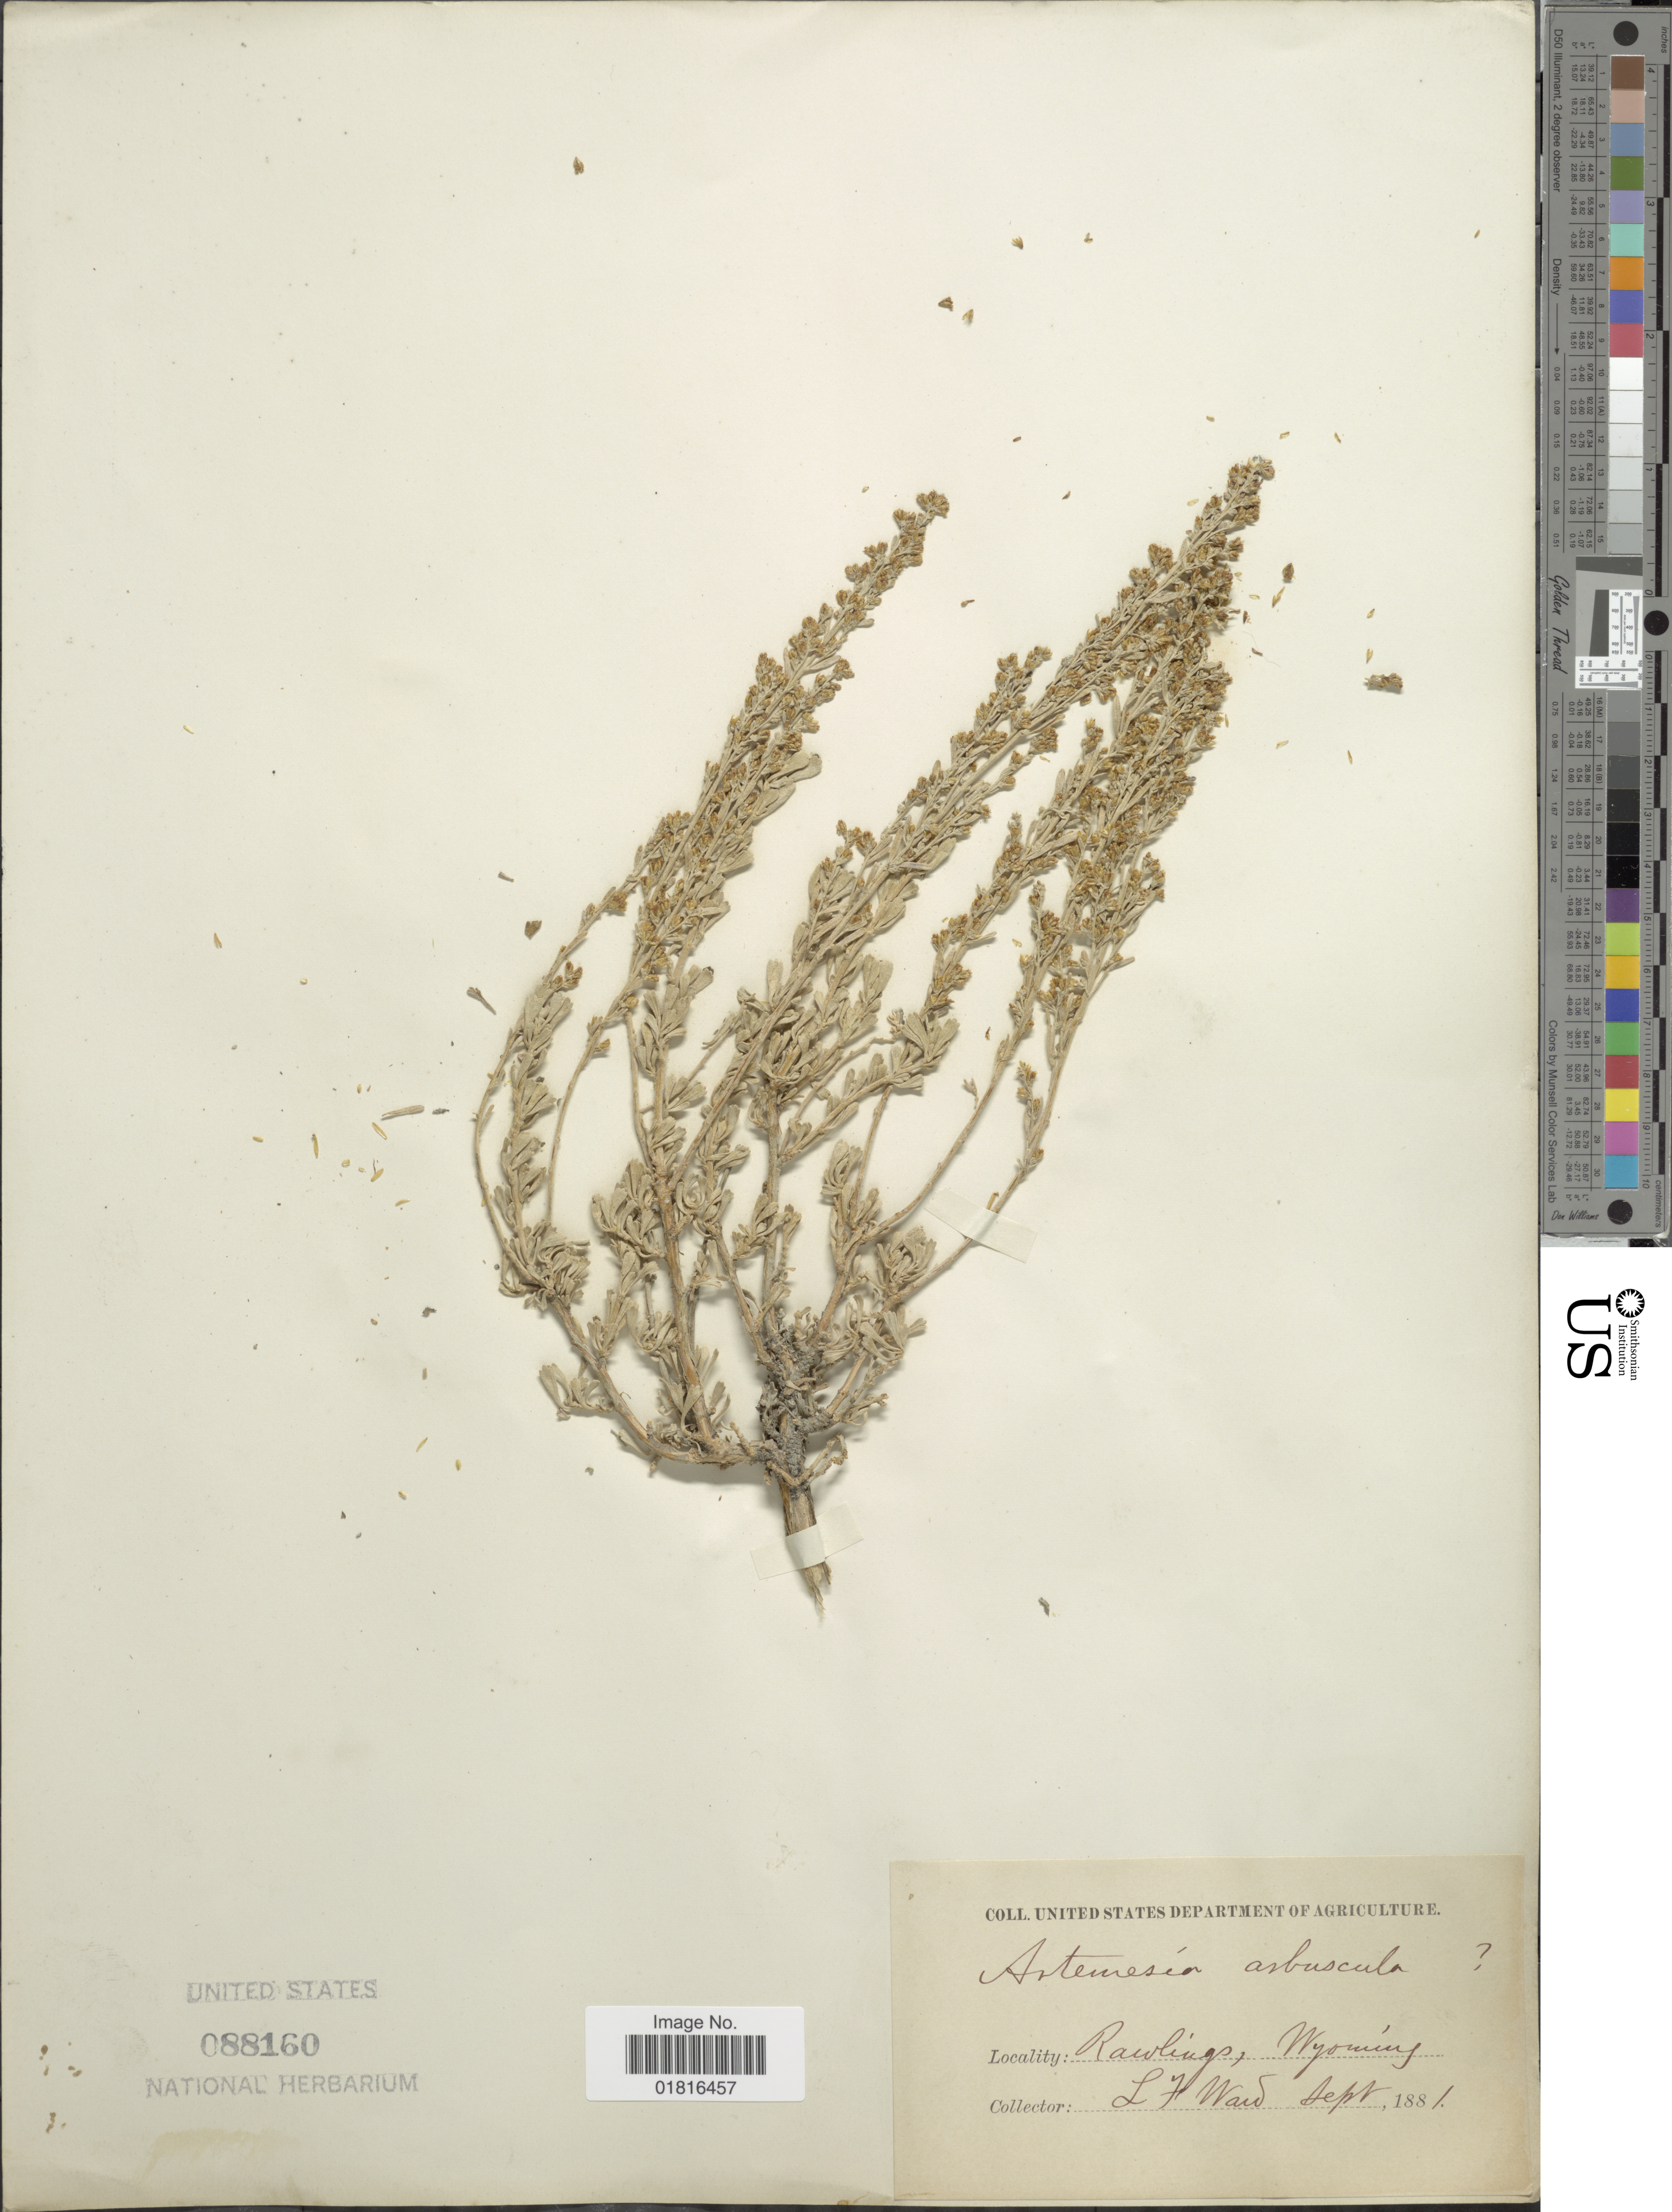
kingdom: Plantae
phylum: Tracheophyta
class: Magnoliopsida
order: Asterales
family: Asteraceae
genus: Artemisia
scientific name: Artemisia nova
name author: A. Nelson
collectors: L. Ward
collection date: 1881-09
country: United States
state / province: Wyoming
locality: Rawlings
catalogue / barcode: US 88160